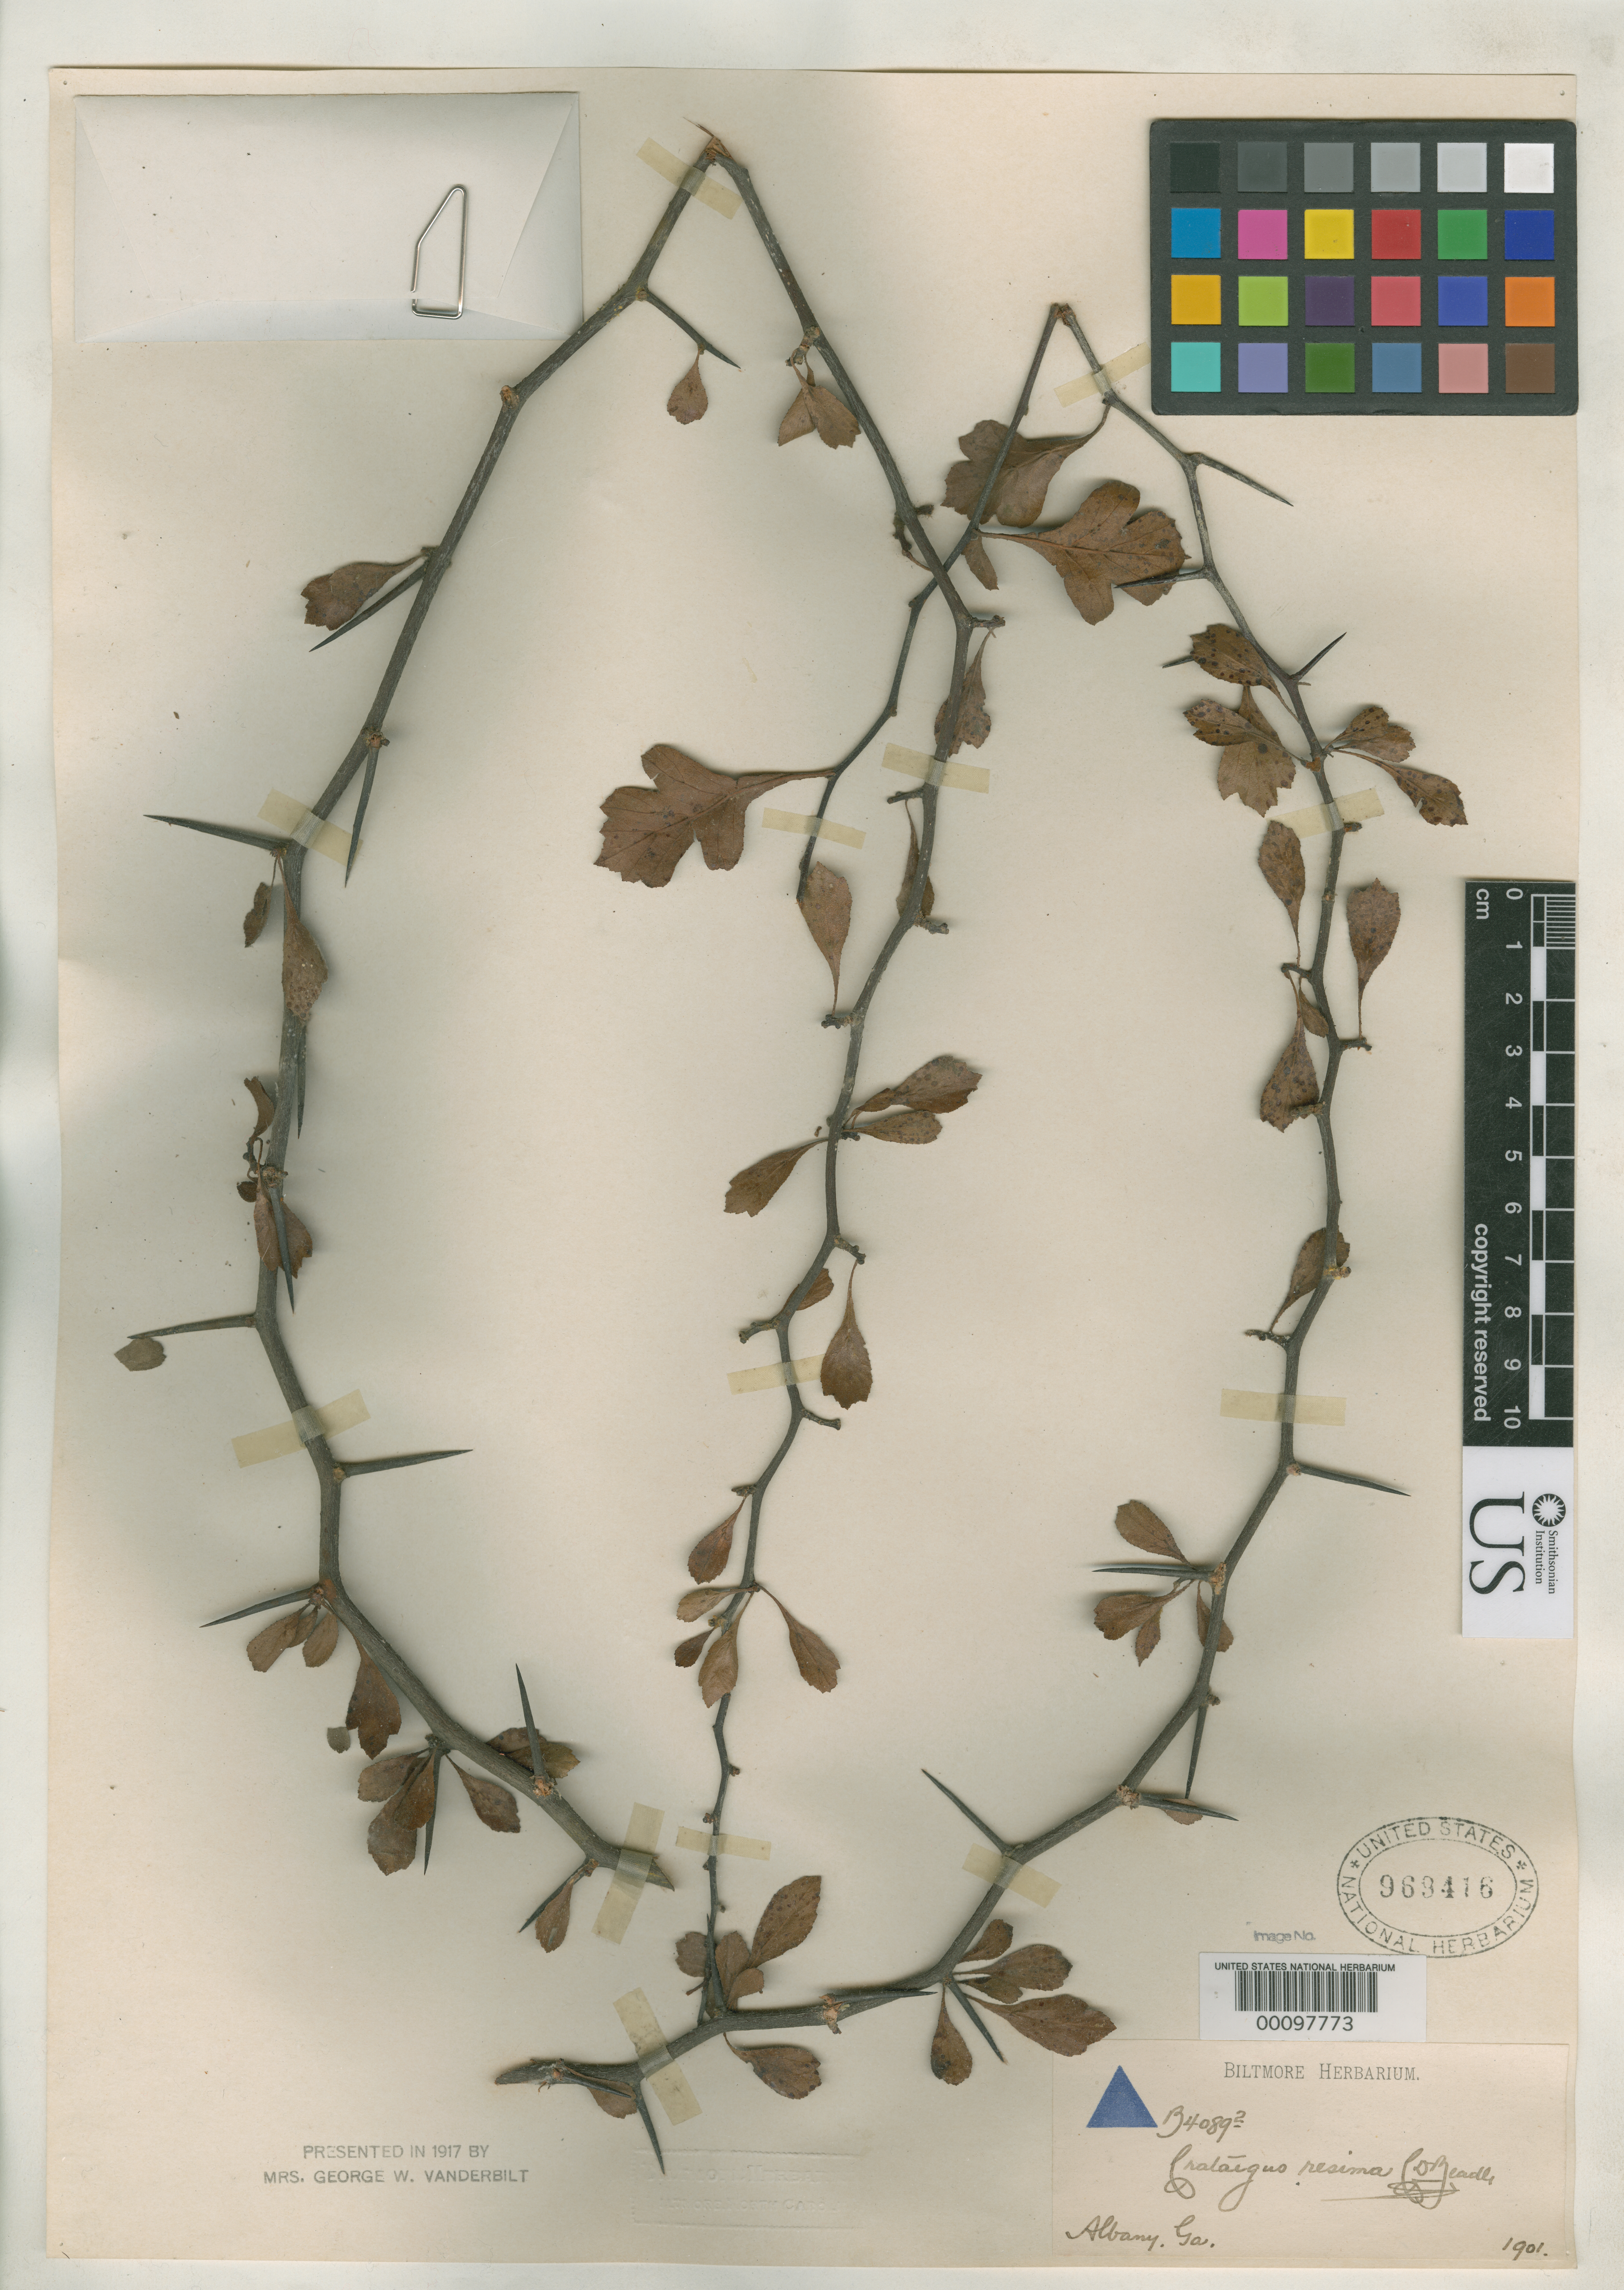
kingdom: Plantae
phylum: Tracheophyta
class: Magnoliopsida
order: Rosales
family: Rosaceae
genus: Crataegus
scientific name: Crataegus resima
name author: Beadle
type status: Syntype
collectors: ex herb. Biltmore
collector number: B 4089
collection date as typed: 03 Apr 1901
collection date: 1901-04-03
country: United States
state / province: Georgia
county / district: Dougherty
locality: Albany.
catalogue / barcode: US 969416